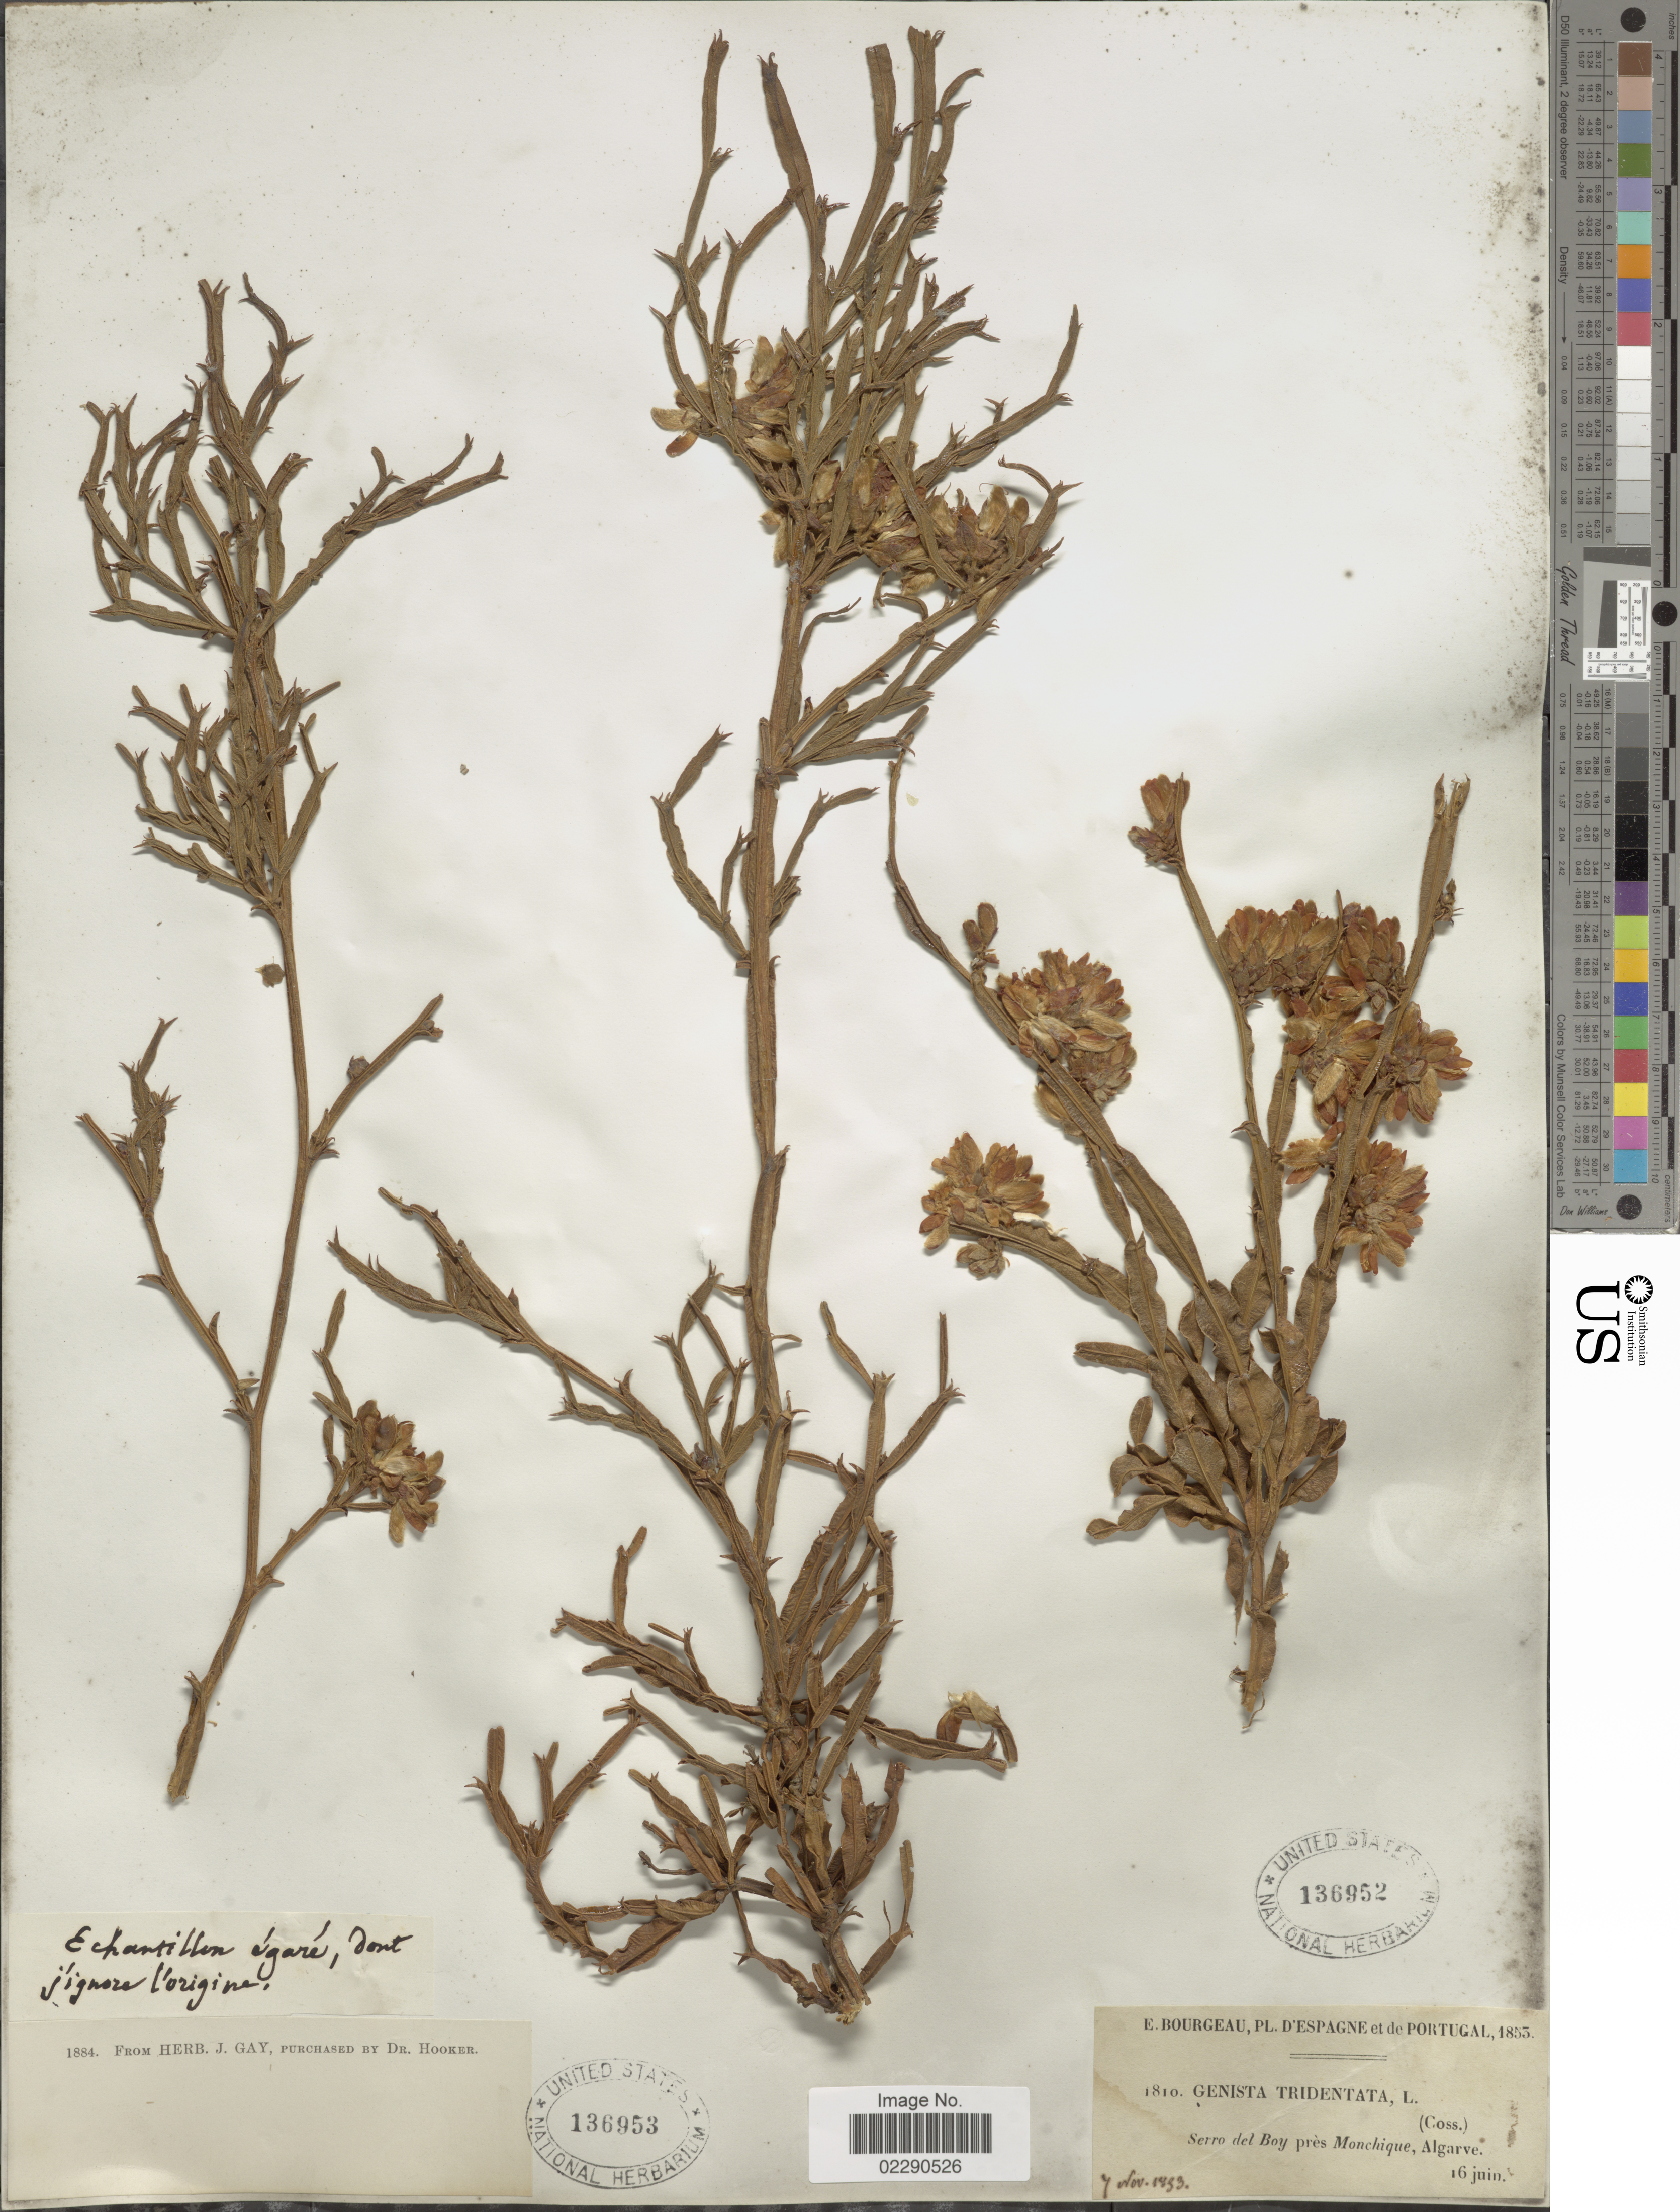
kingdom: Plantae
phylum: Tracheophyta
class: Magnoliopsida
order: Fabales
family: Fabaceae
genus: Genista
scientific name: Genista tridentata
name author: L.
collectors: E. Bourgeau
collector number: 1810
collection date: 1853-06-16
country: Portugal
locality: Espagne et de Portugal , Serro del Boy pres Monchique, Algarve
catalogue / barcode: US 136952-2